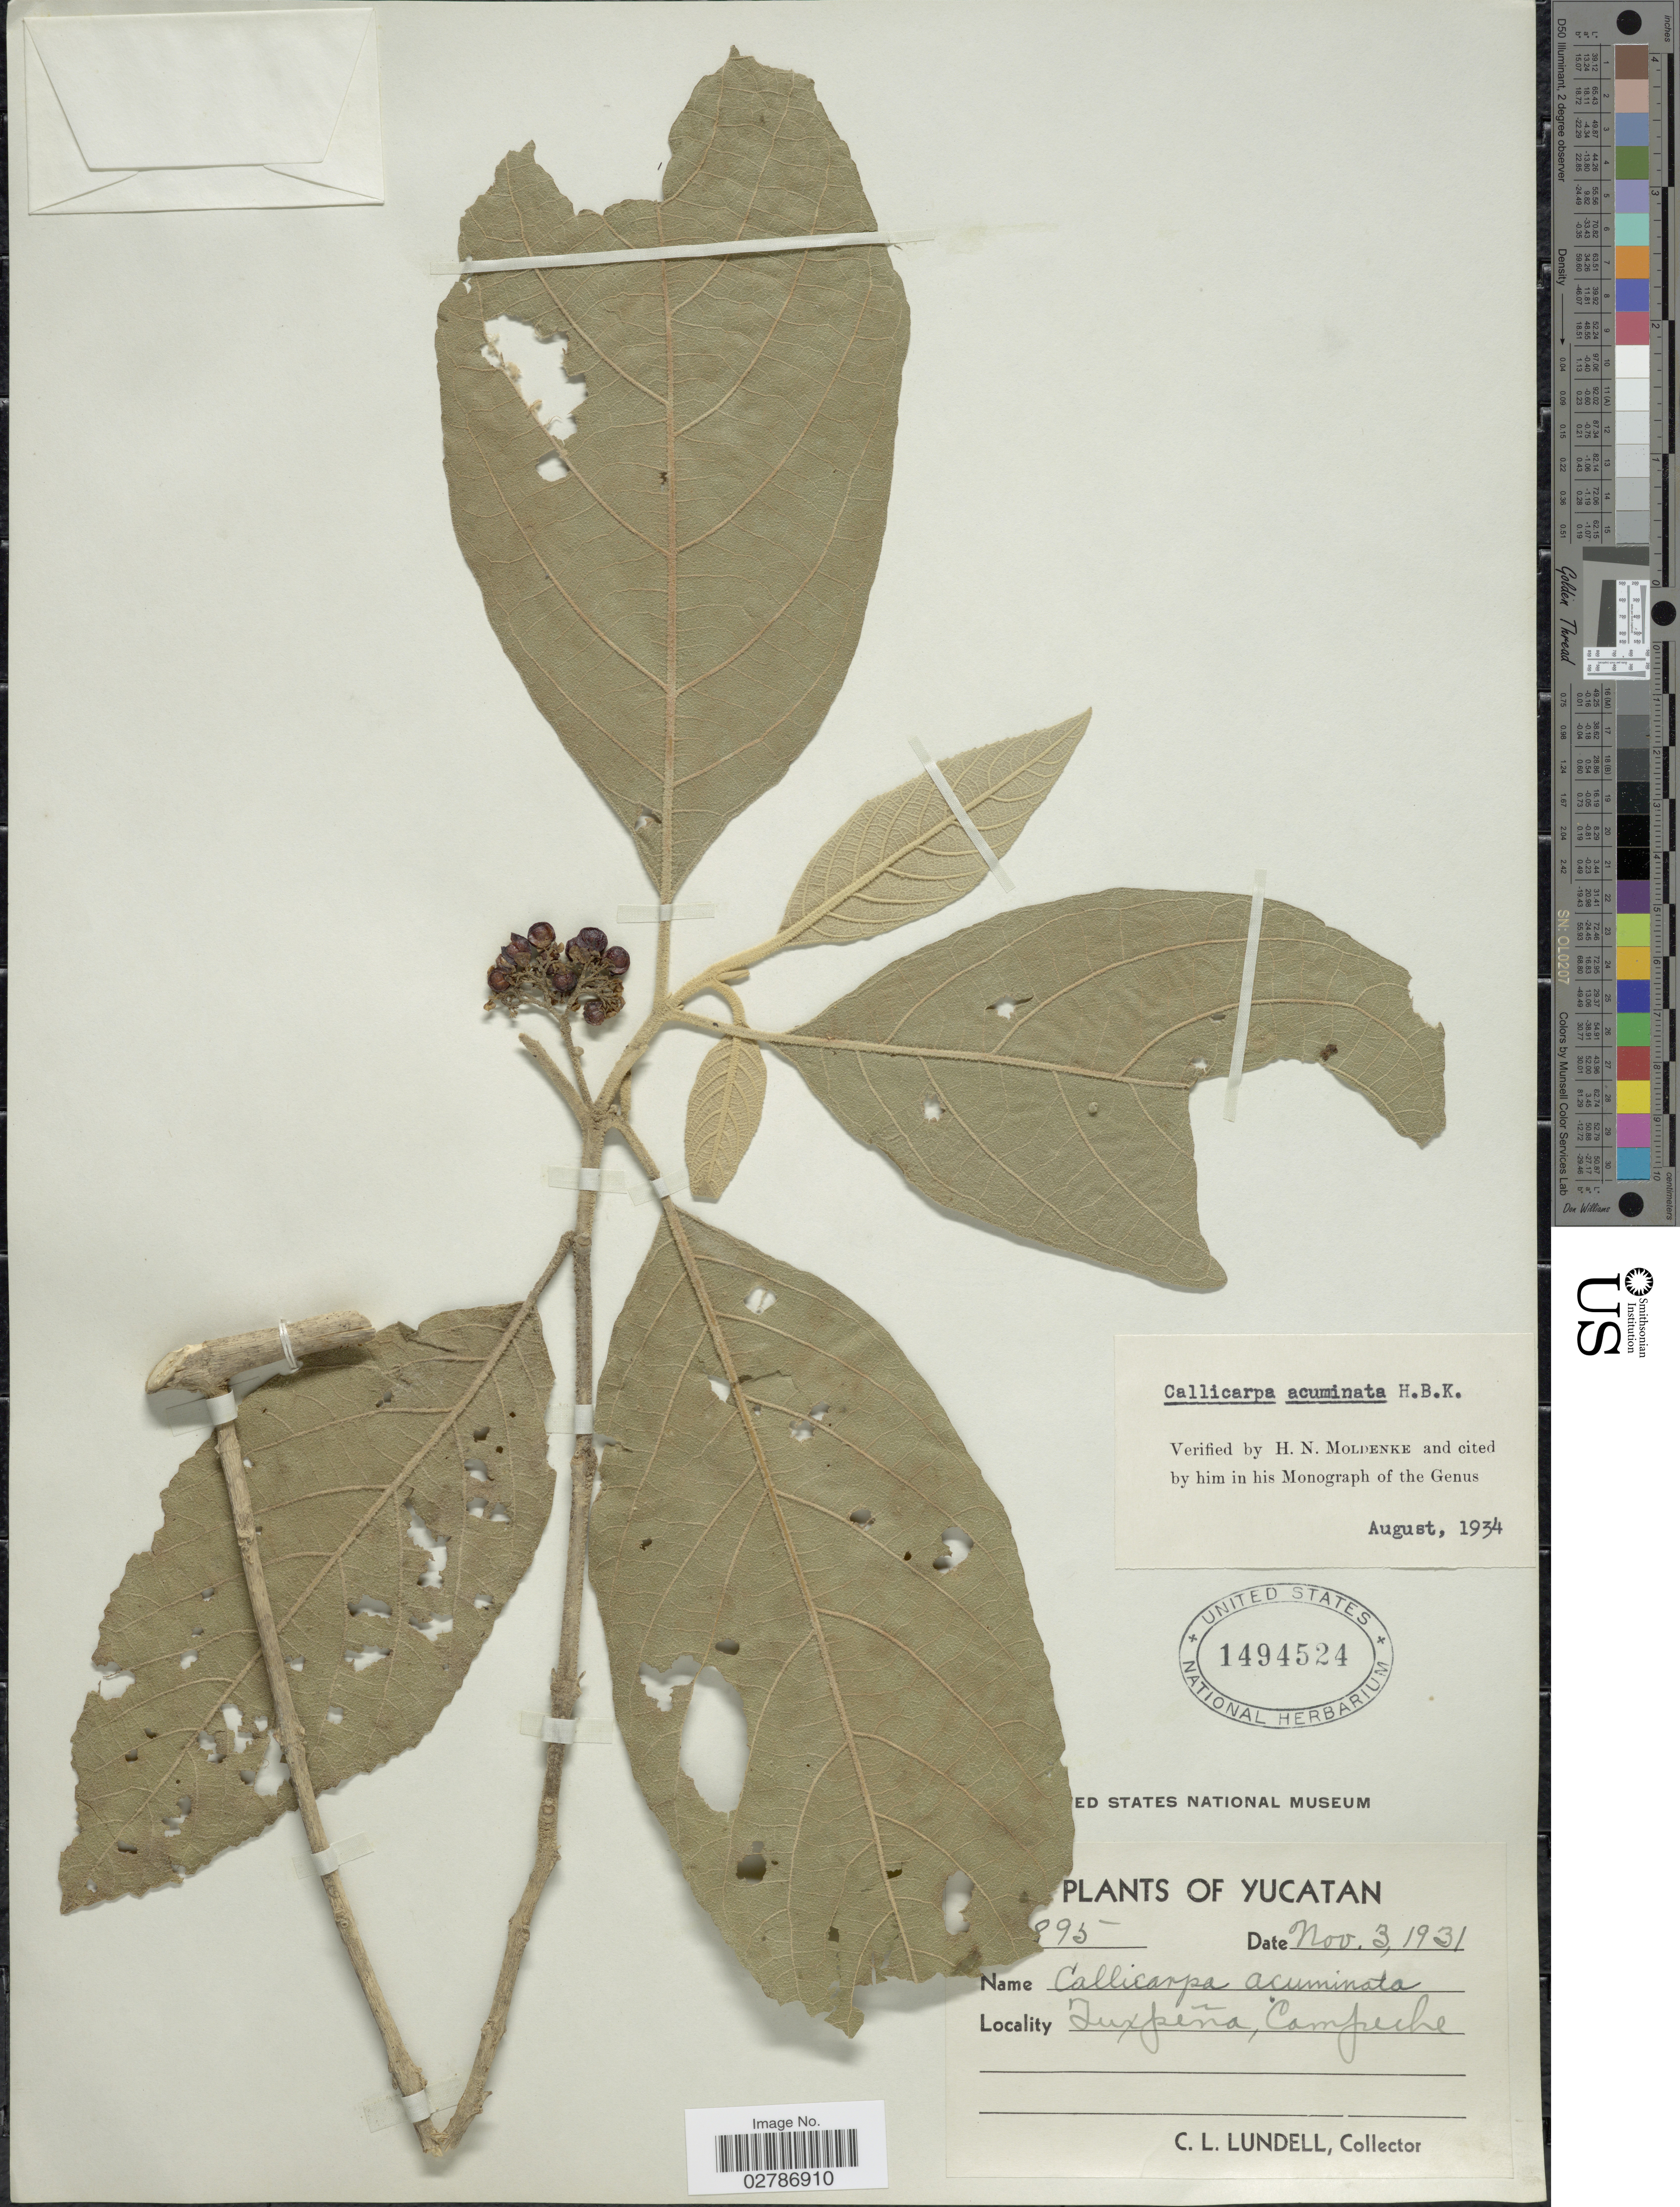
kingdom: Plantae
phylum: Tracheophyta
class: Magnoliopsida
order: Lamiales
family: Lamiaceae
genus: Callicarpa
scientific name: Callicarpa acuminata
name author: Kunth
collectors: C. L. Lundell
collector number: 895*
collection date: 1931-11-03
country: Mexico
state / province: Yucatán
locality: Tuxpeña, Campeche.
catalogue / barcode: US 1494524